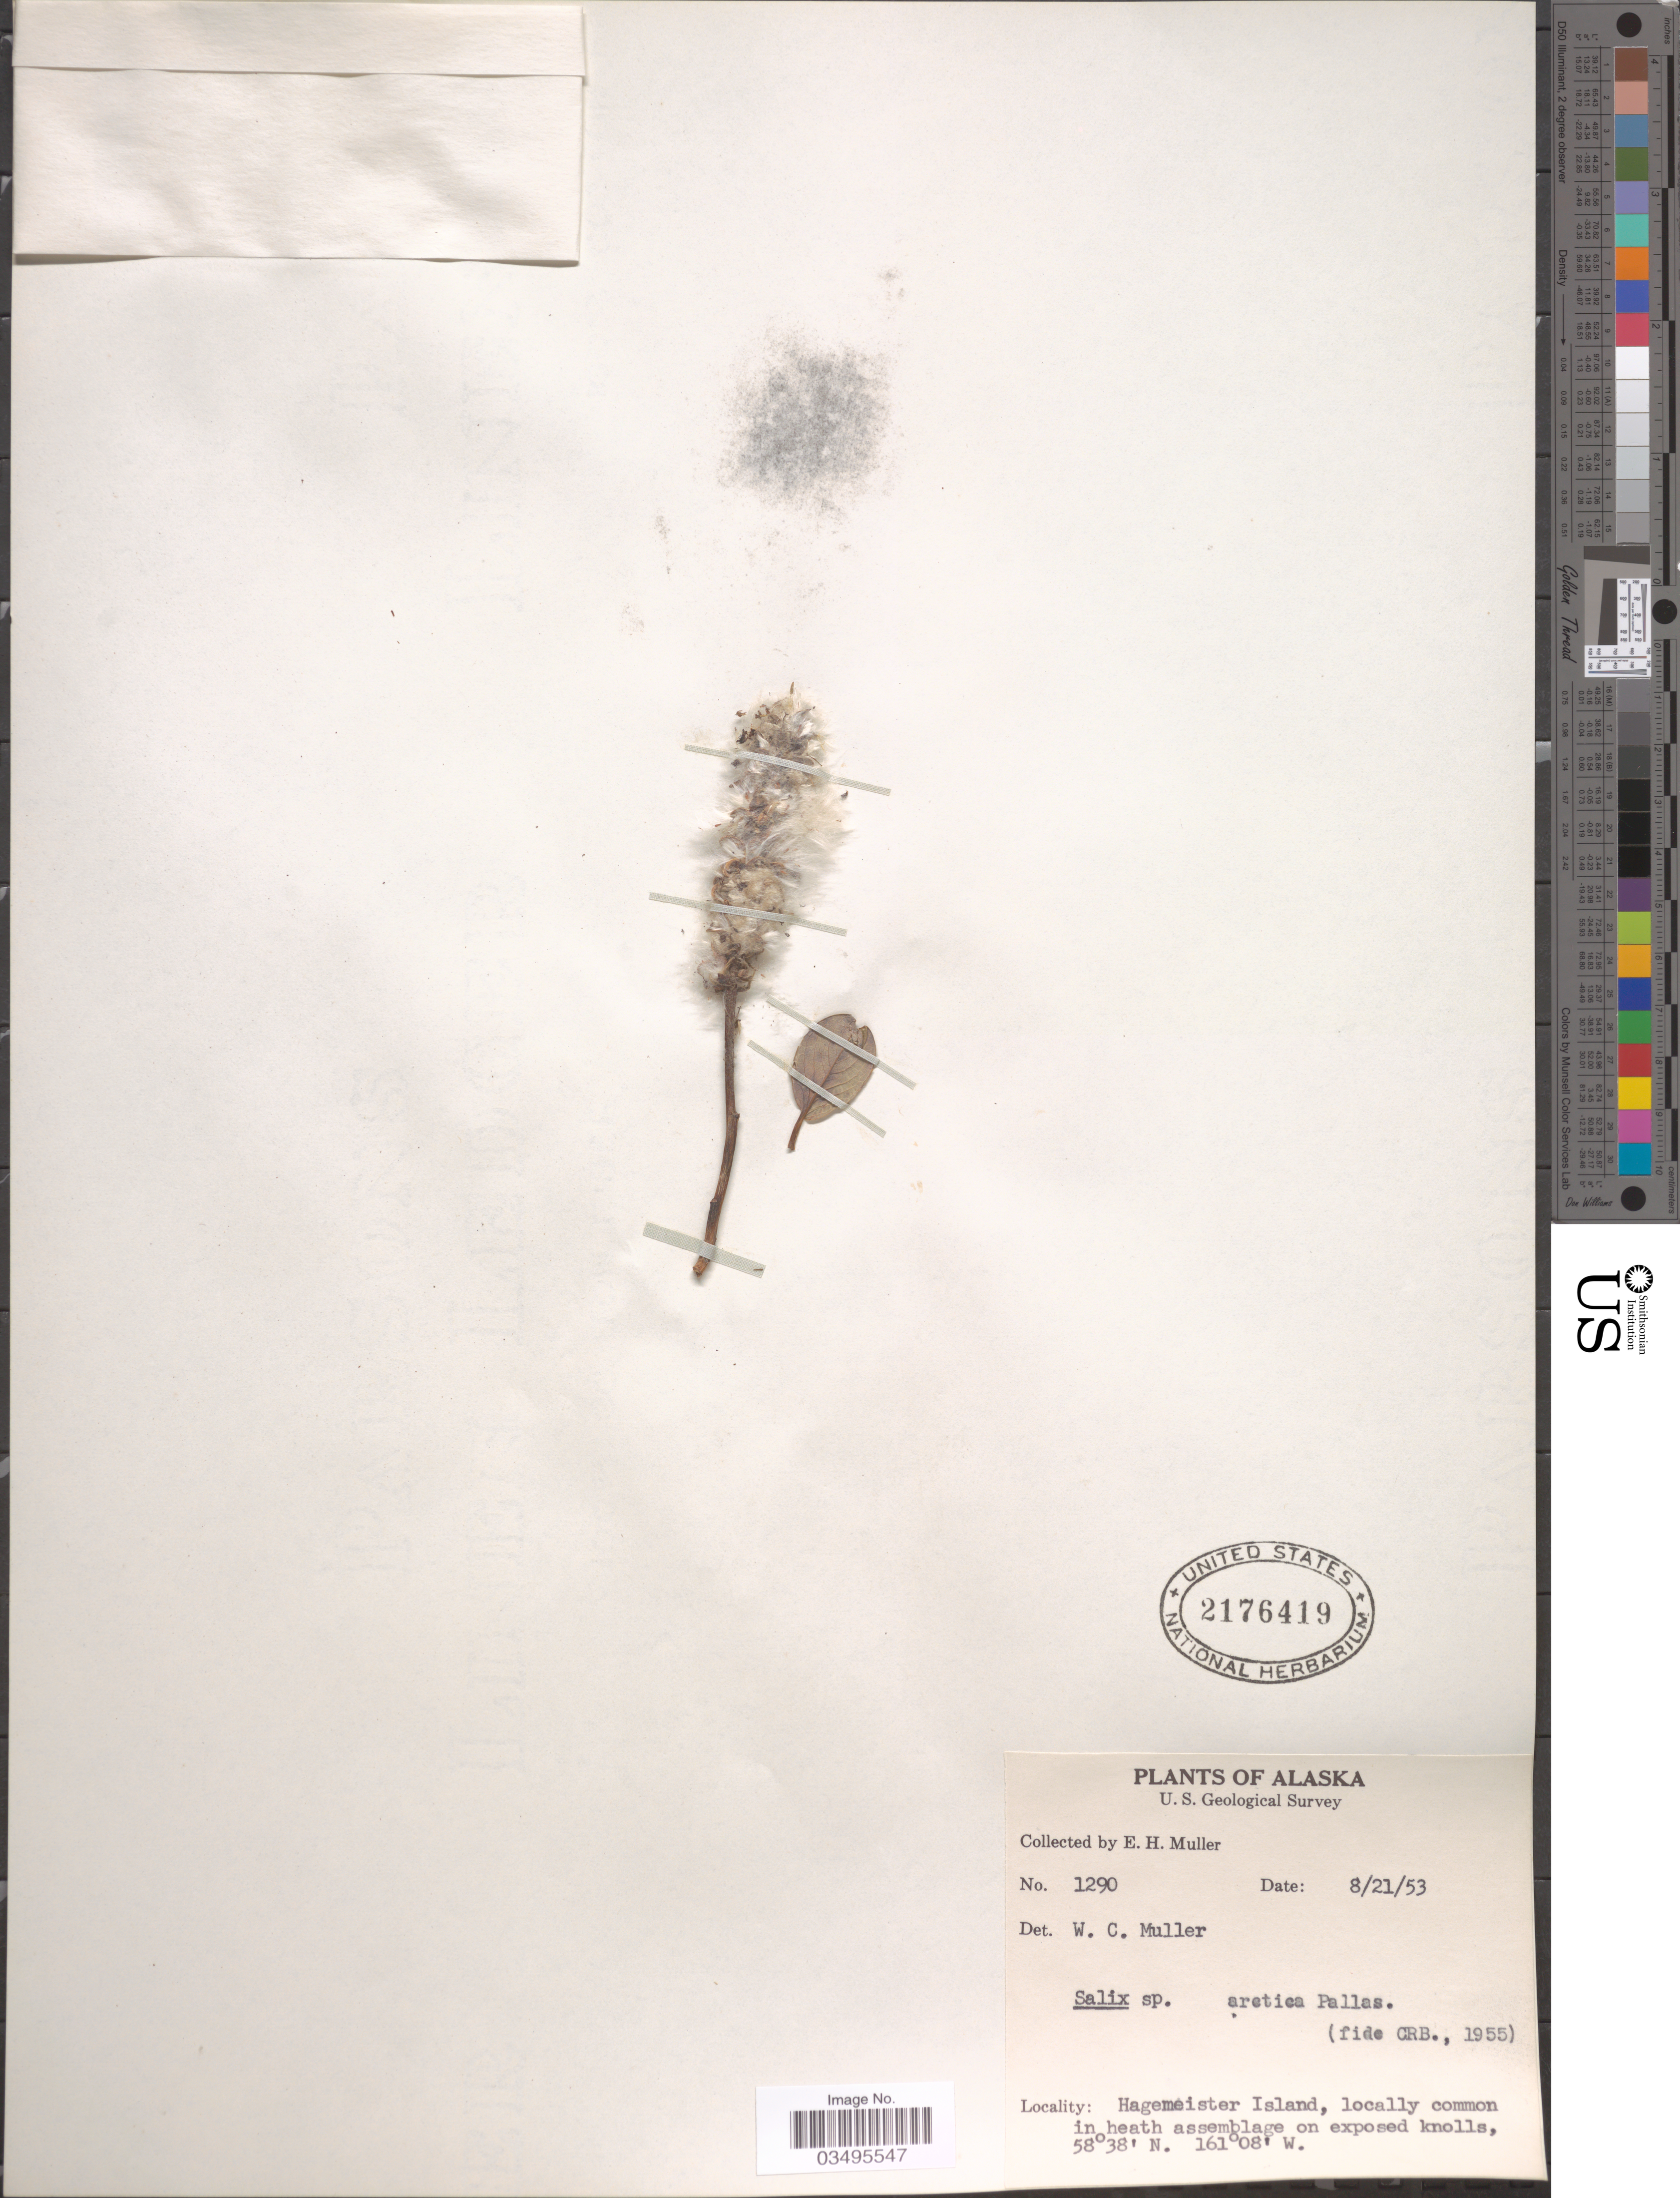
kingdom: Plantae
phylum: Tracheophyta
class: Magnoliopsida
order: Malpighiales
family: Salicaceae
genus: Salix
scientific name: Salix arctica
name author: Pall.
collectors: E. H. Muller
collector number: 1290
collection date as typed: Transcribed d/m/y: 21/8/53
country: United States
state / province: Alaska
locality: Hagemeister Island, locally common in heath assemblage on exposed knolls.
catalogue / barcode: US 2176419